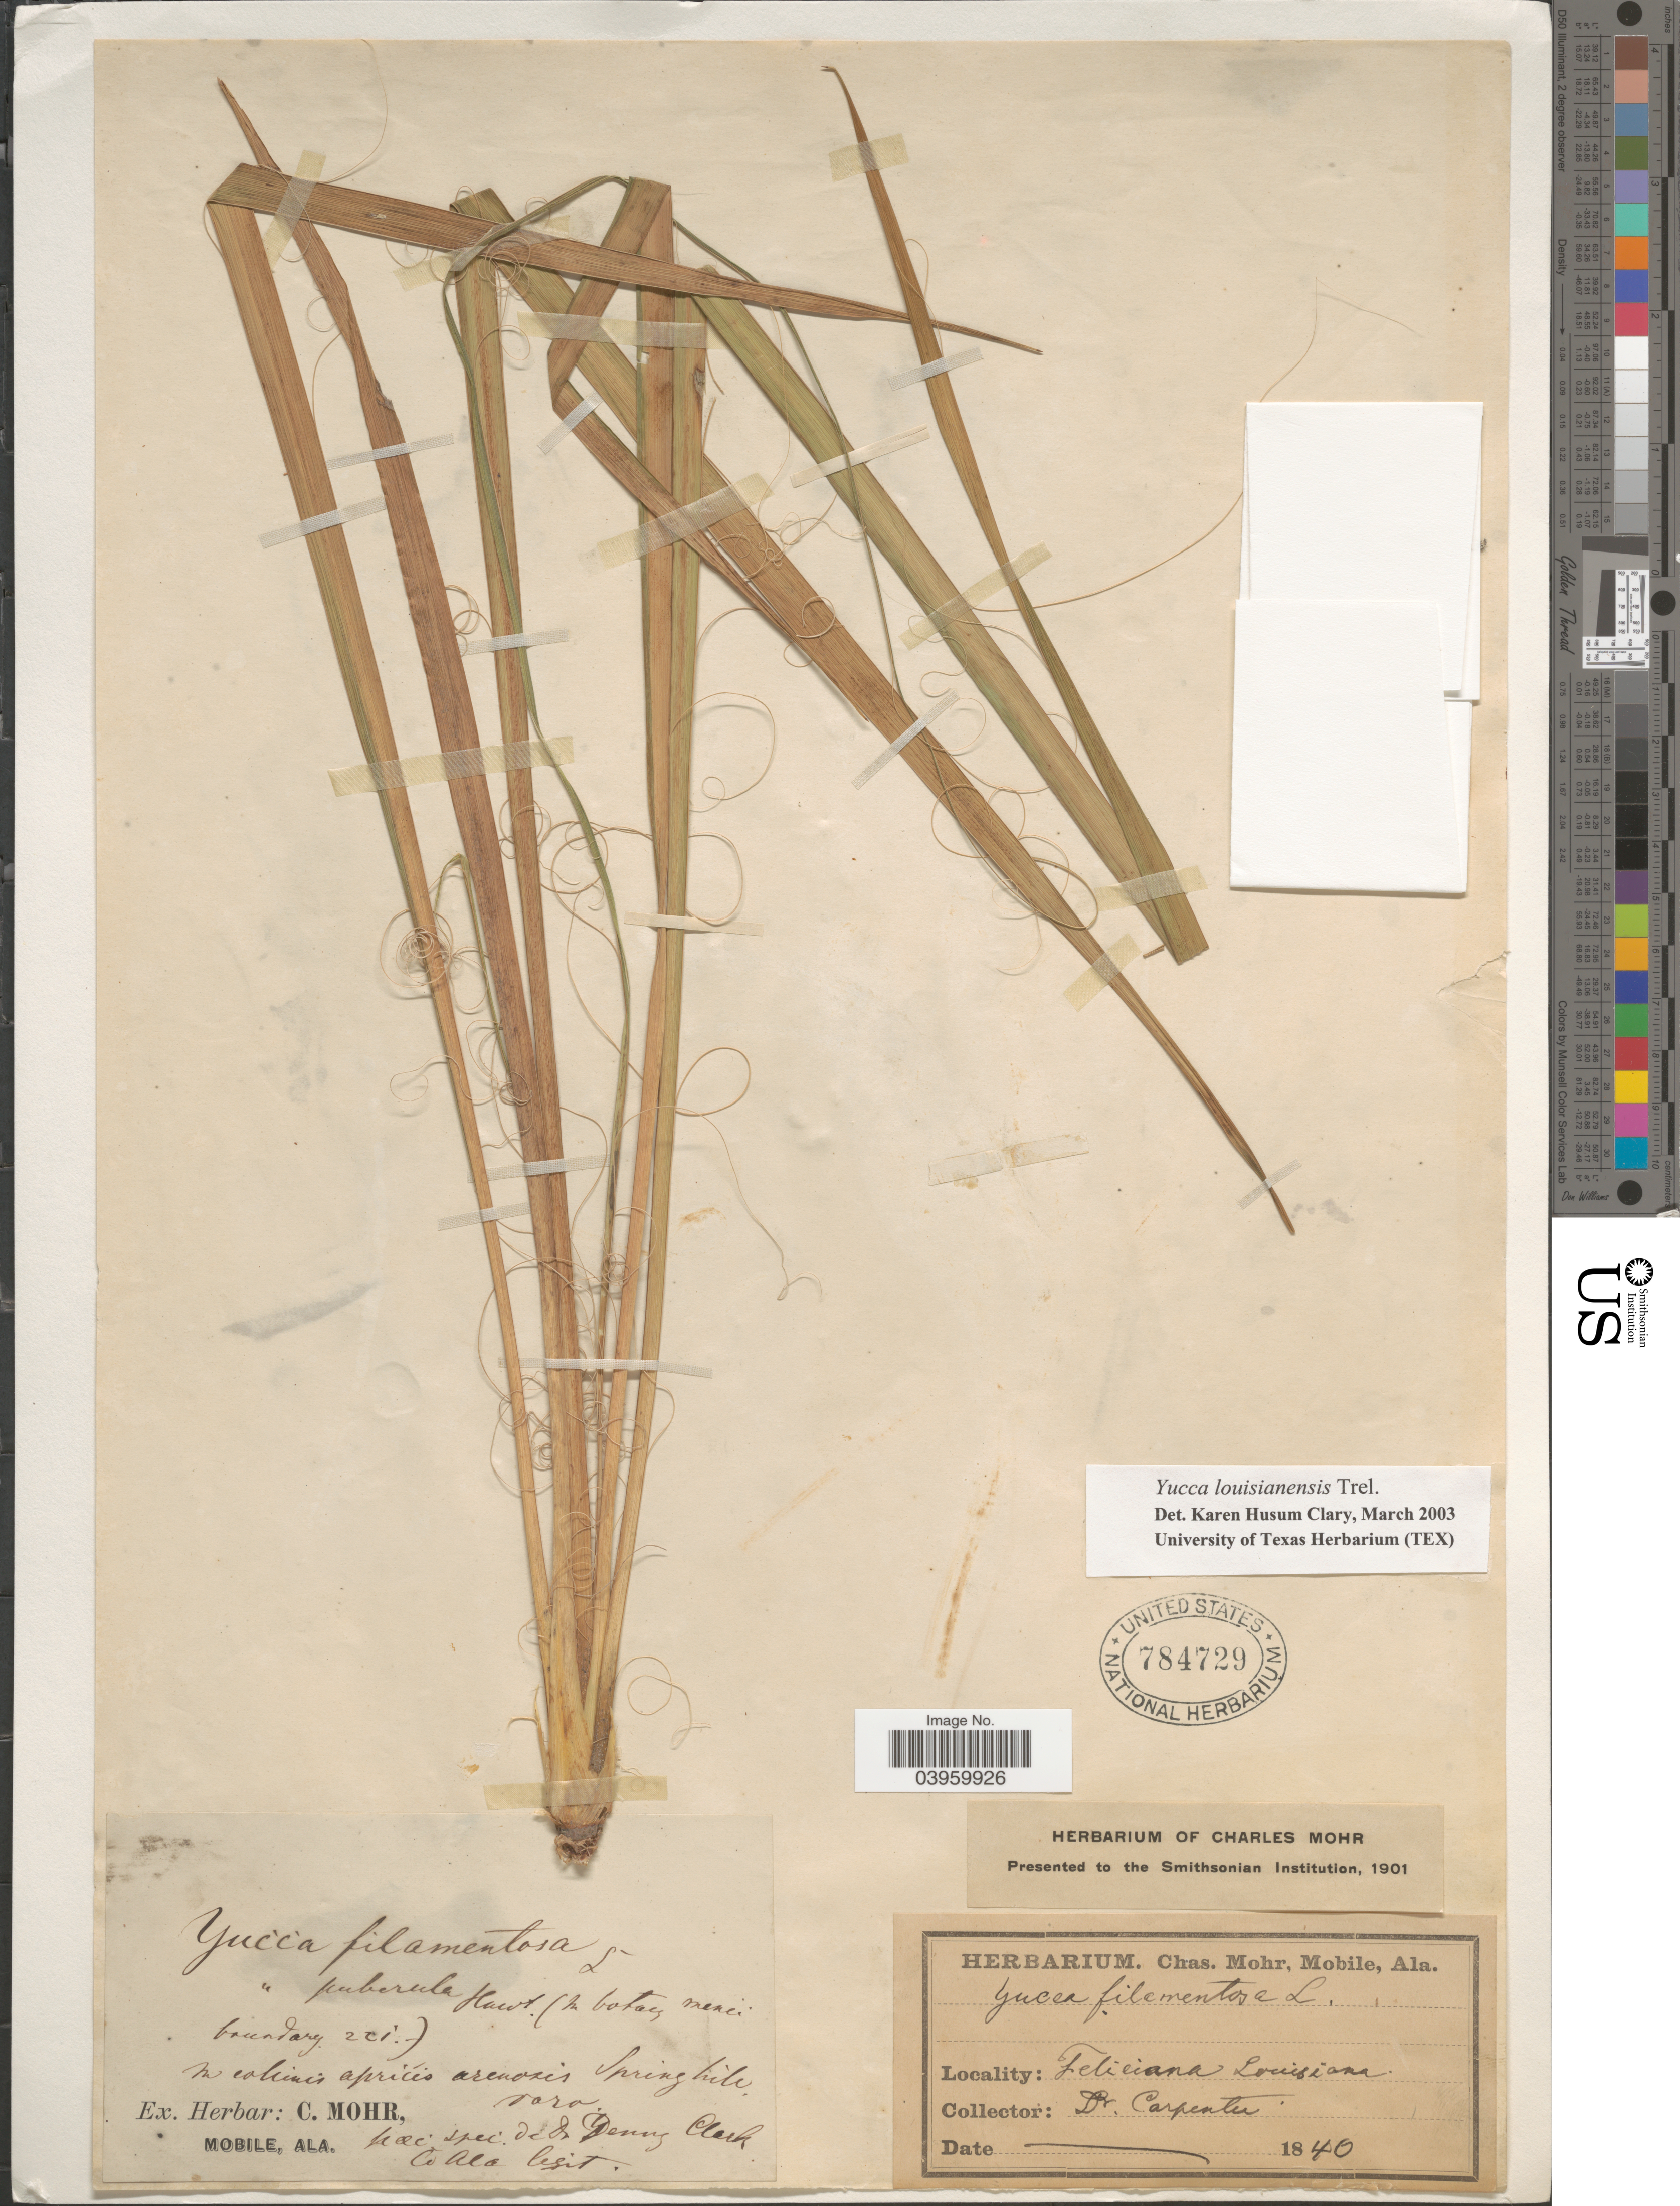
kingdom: Plantae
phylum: Tracheophyta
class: Liliopsida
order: Asparagales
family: Asparagaceae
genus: Yucca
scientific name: Yucca filamentosa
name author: L.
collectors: -. Carpenter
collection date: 1840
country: United States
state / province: Louisiana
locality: Feliciana.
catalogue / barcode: US 784729